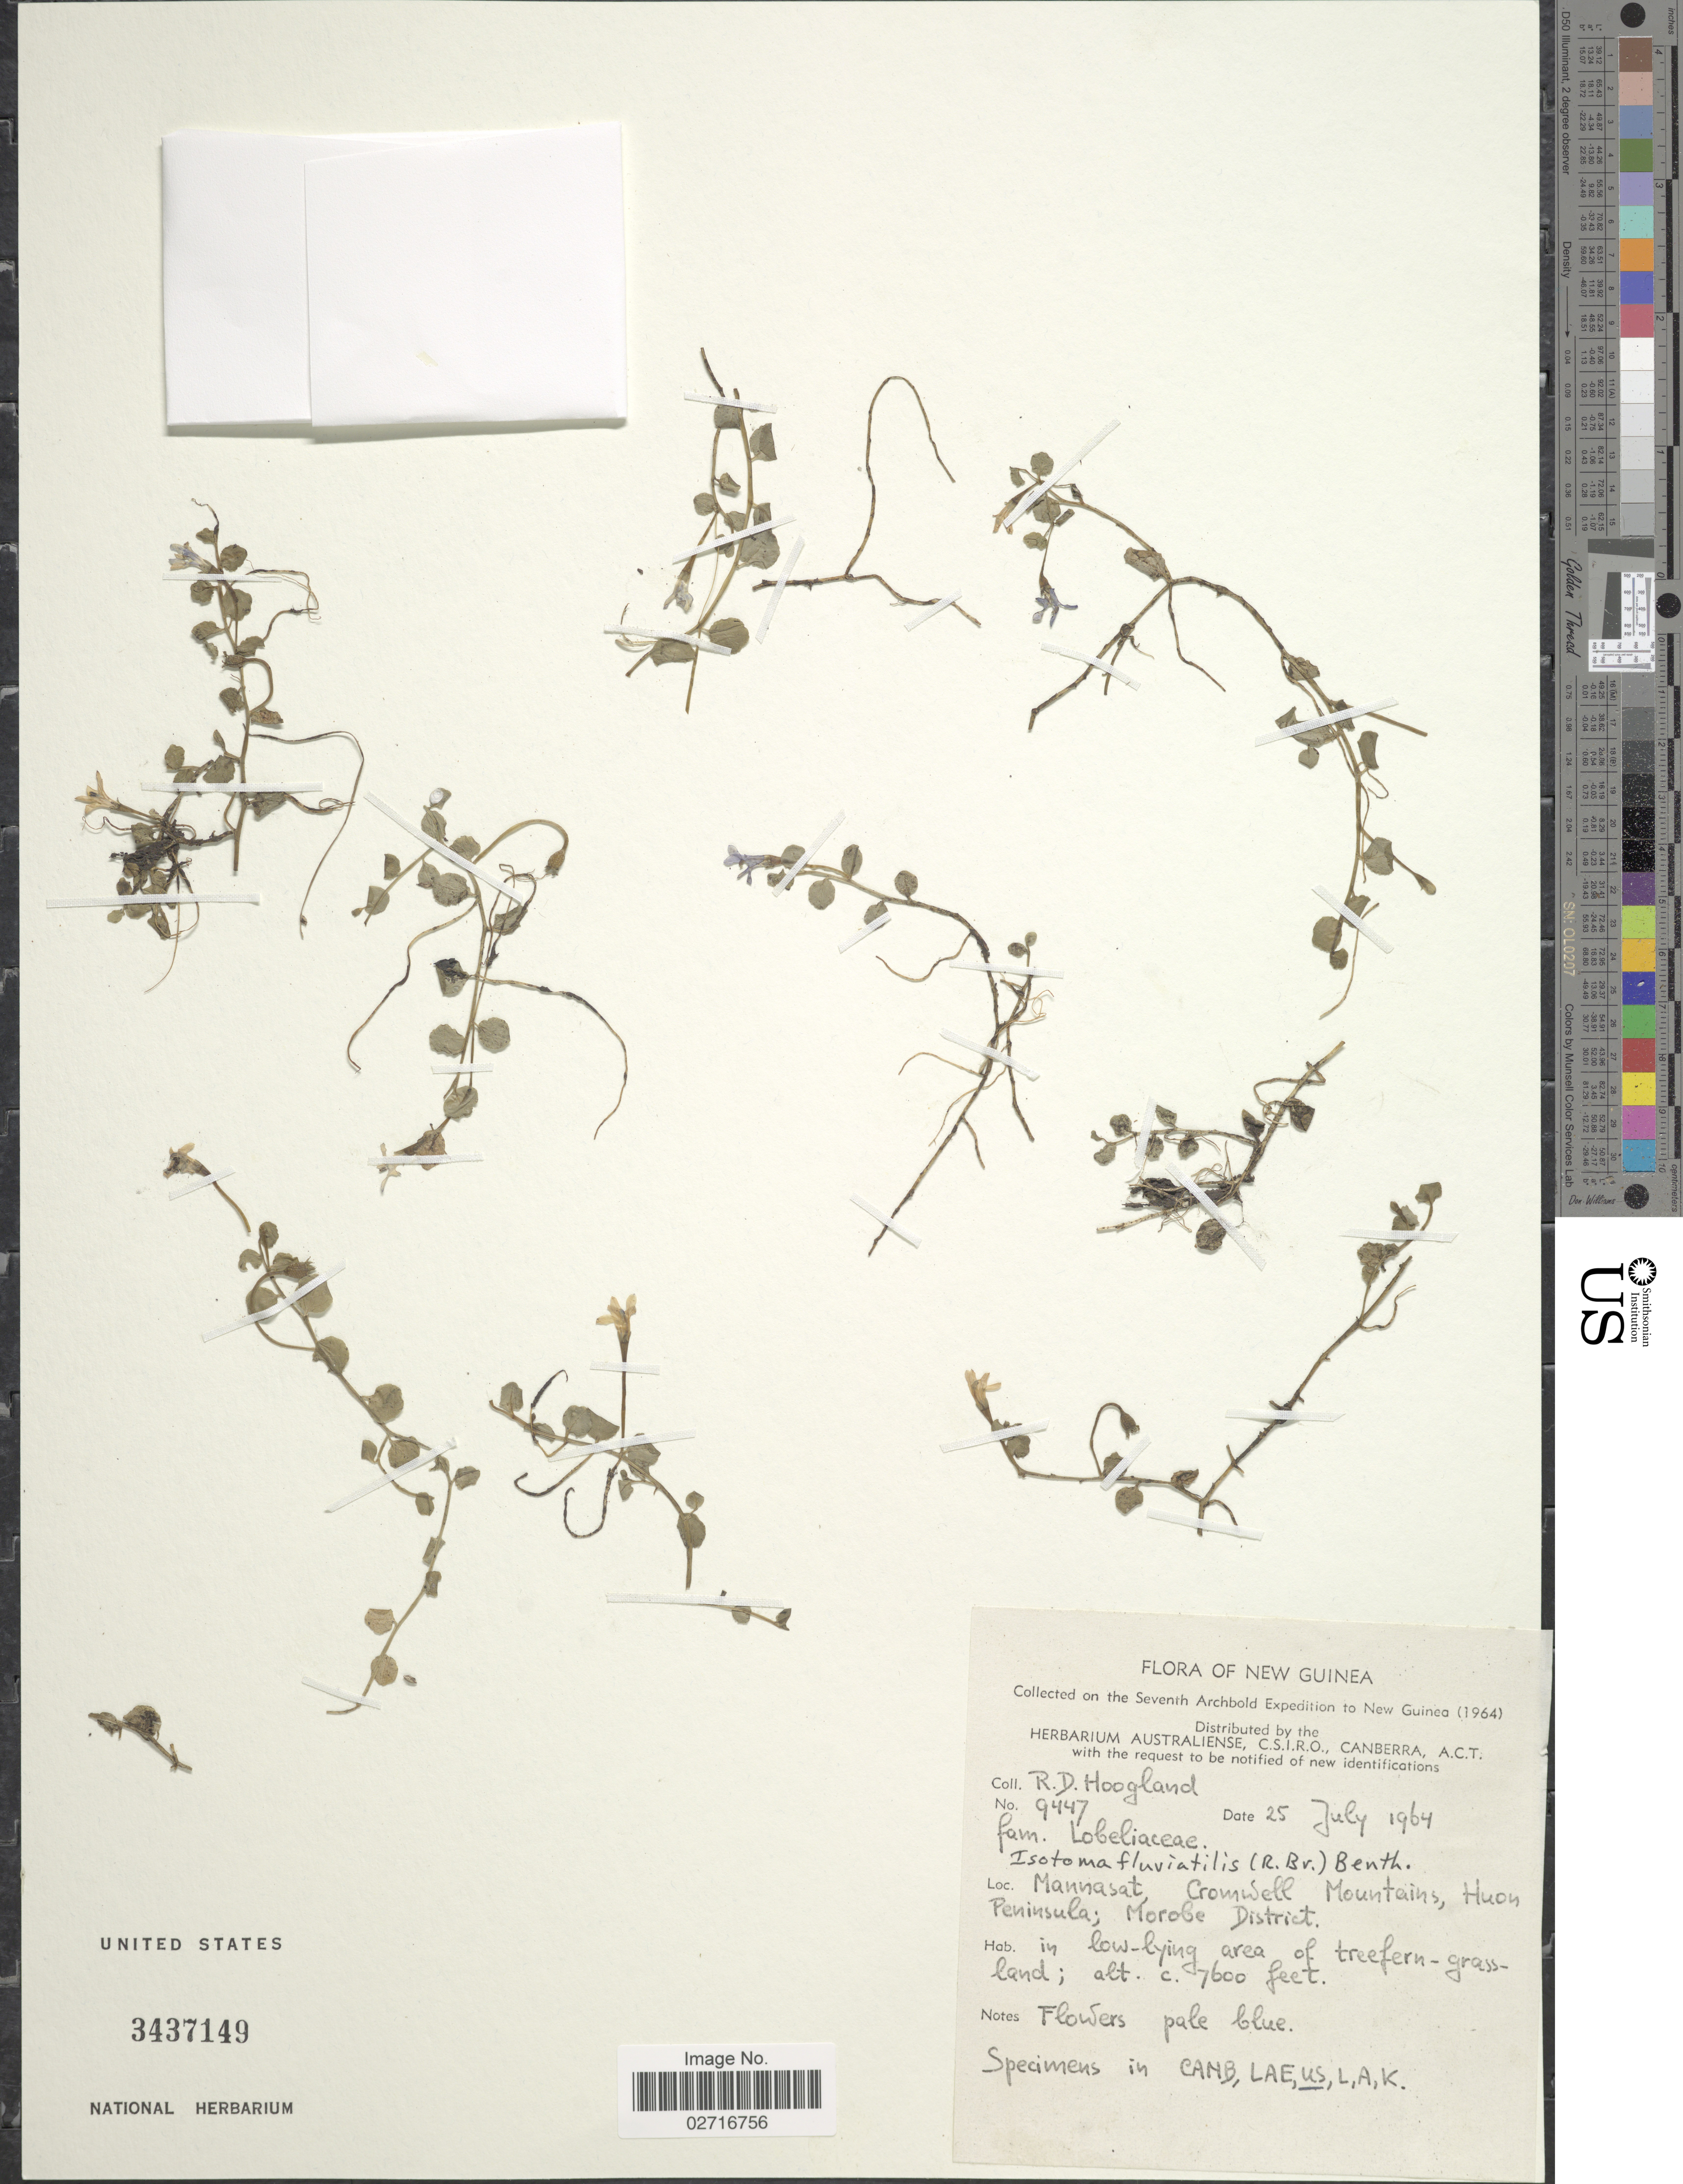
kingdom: Plantae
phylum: Tracheophyta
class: Magnoliopsida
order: Asterales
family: Campanulaceae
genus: Isotoma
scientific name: Isotoma fluviatilis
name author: (R. Br.) F. Muell. ex Benth.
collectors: R. D. Hoogland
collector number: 9447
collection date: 1964-07-25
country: Papua New Guinea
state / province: Morobe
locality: New Guinea, Mannasat, Cromwell Mountains, Huon Peninsula.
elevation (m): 2316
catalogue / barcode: US 3437149